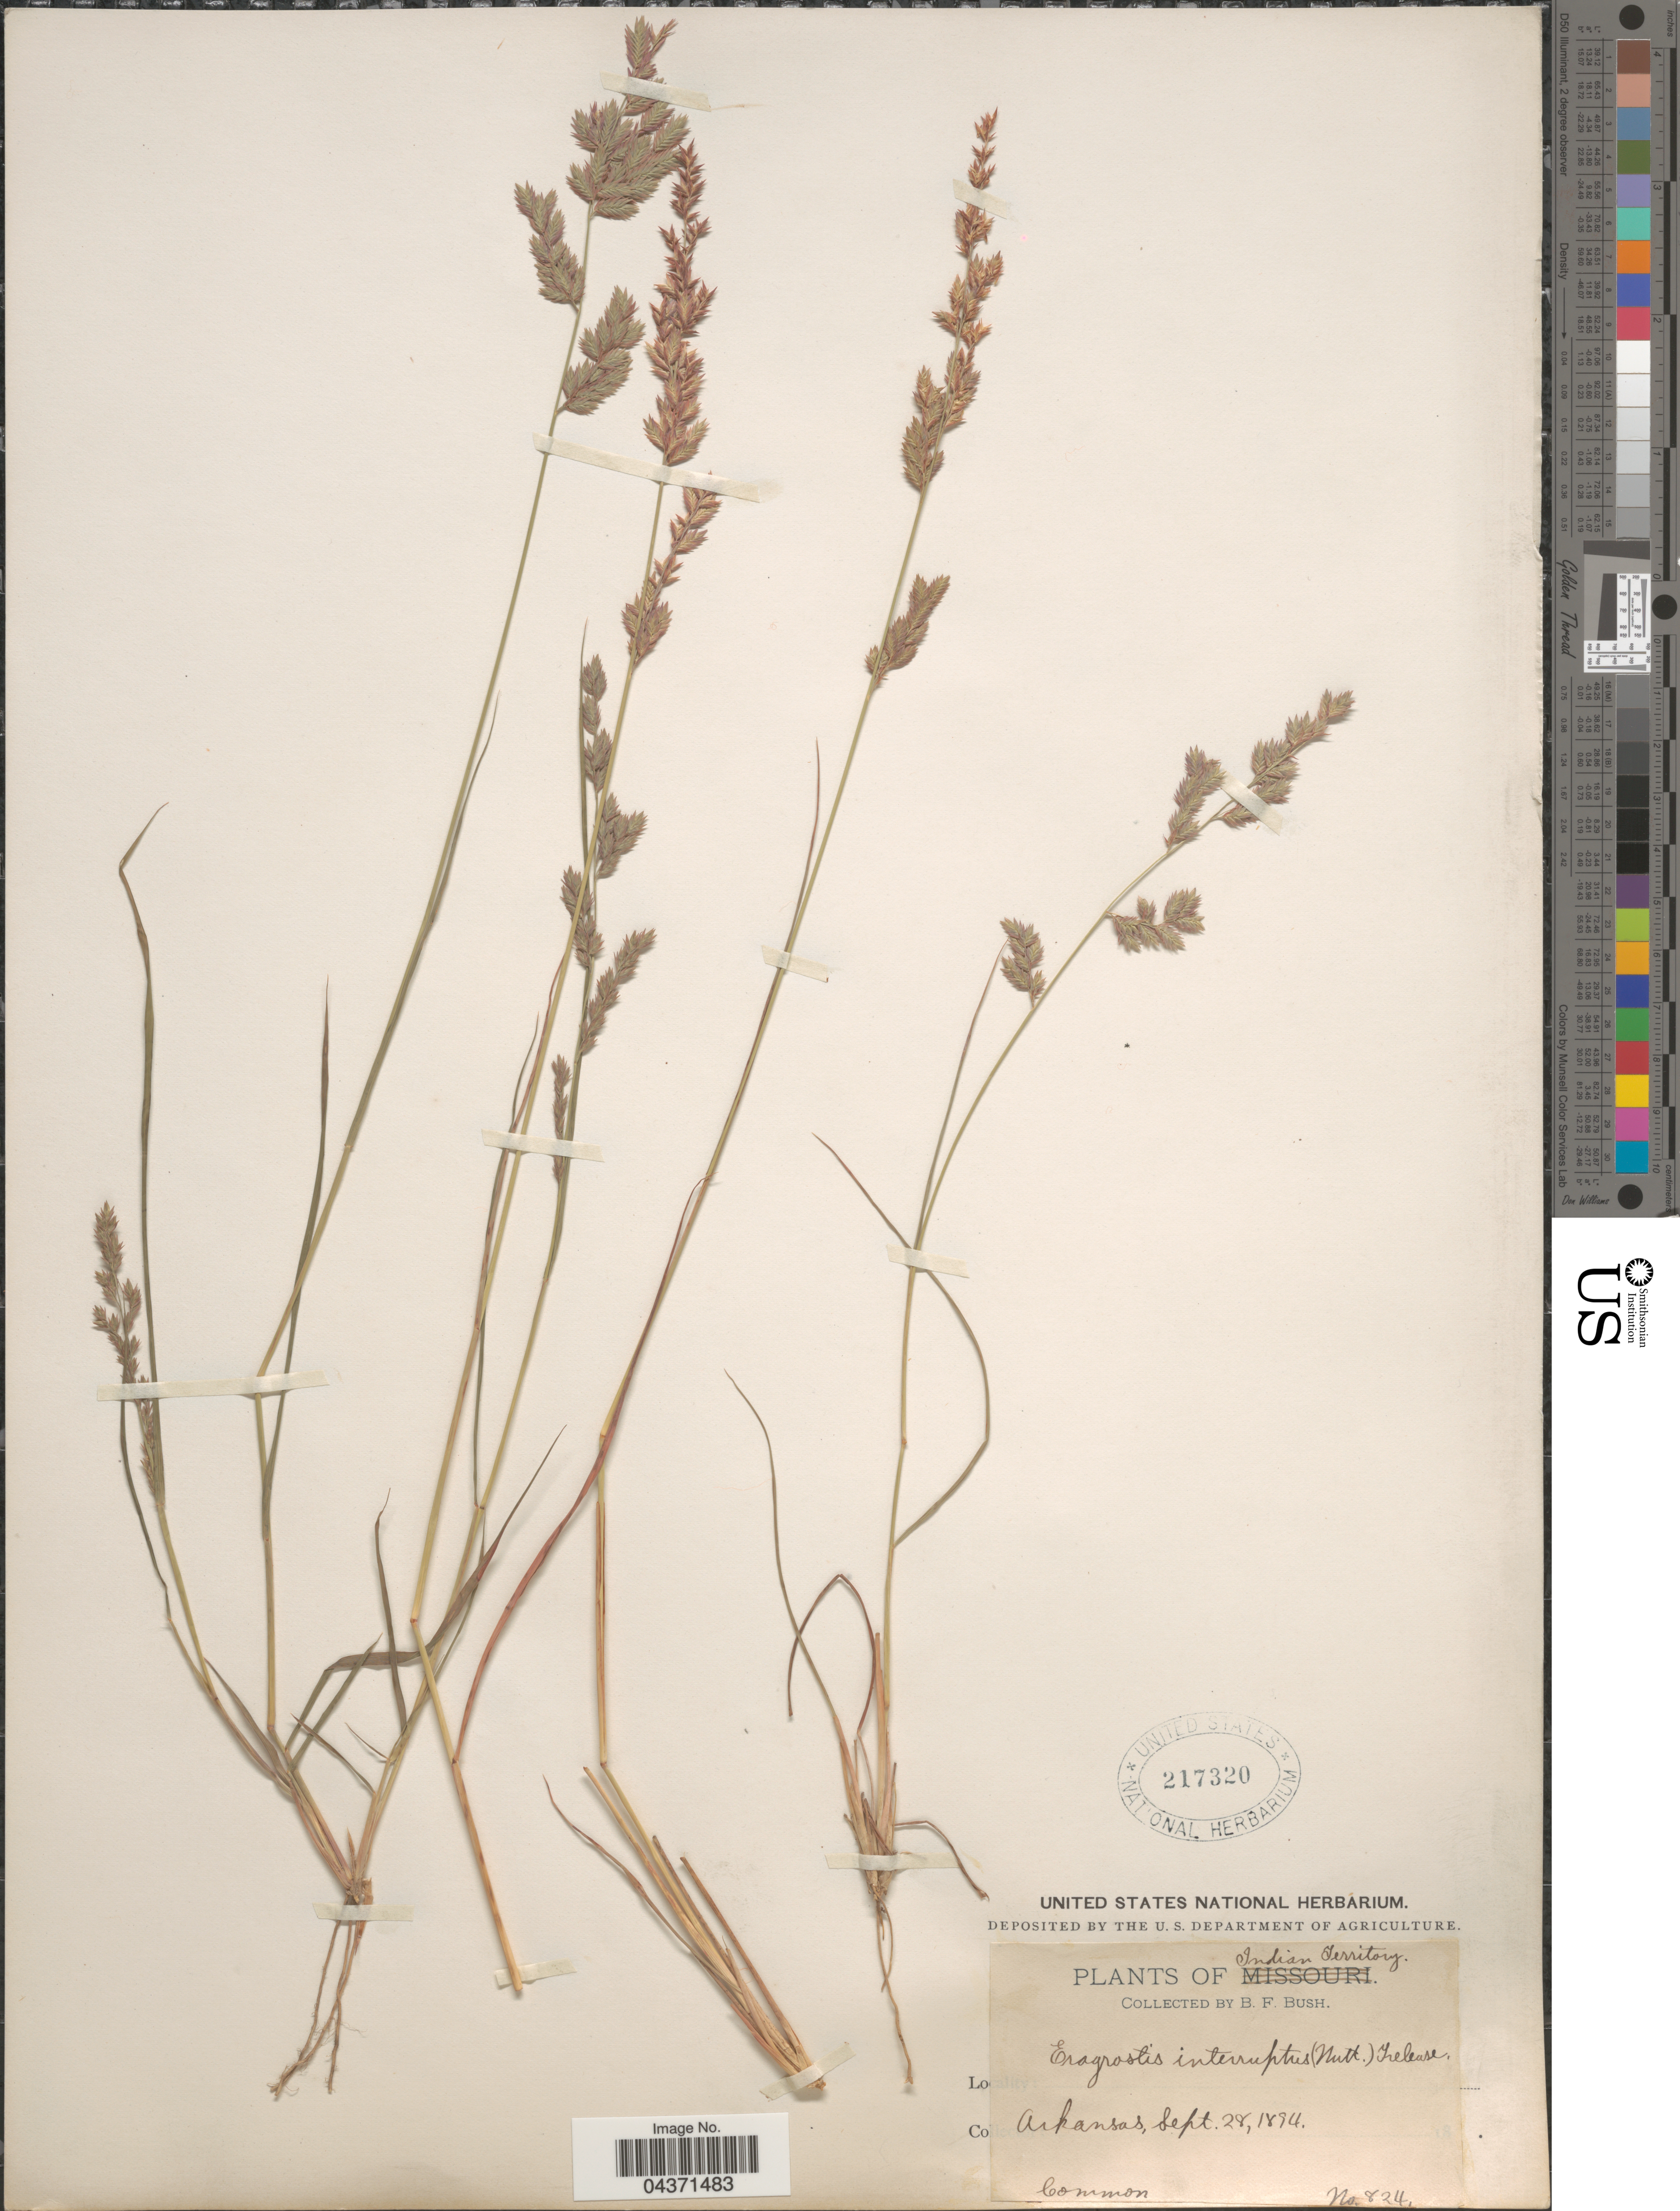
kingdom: Plantae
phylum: Tracheophyta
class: Liliopsida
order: Poales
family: Poaceae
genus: Eragrostis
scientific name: Eragrostis secundiflora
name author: J. Presl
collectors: B. F. Bush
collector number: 824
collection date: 1894-09-28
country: United States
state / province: Arkansas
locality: Indian Territory.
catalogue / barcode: US 217320